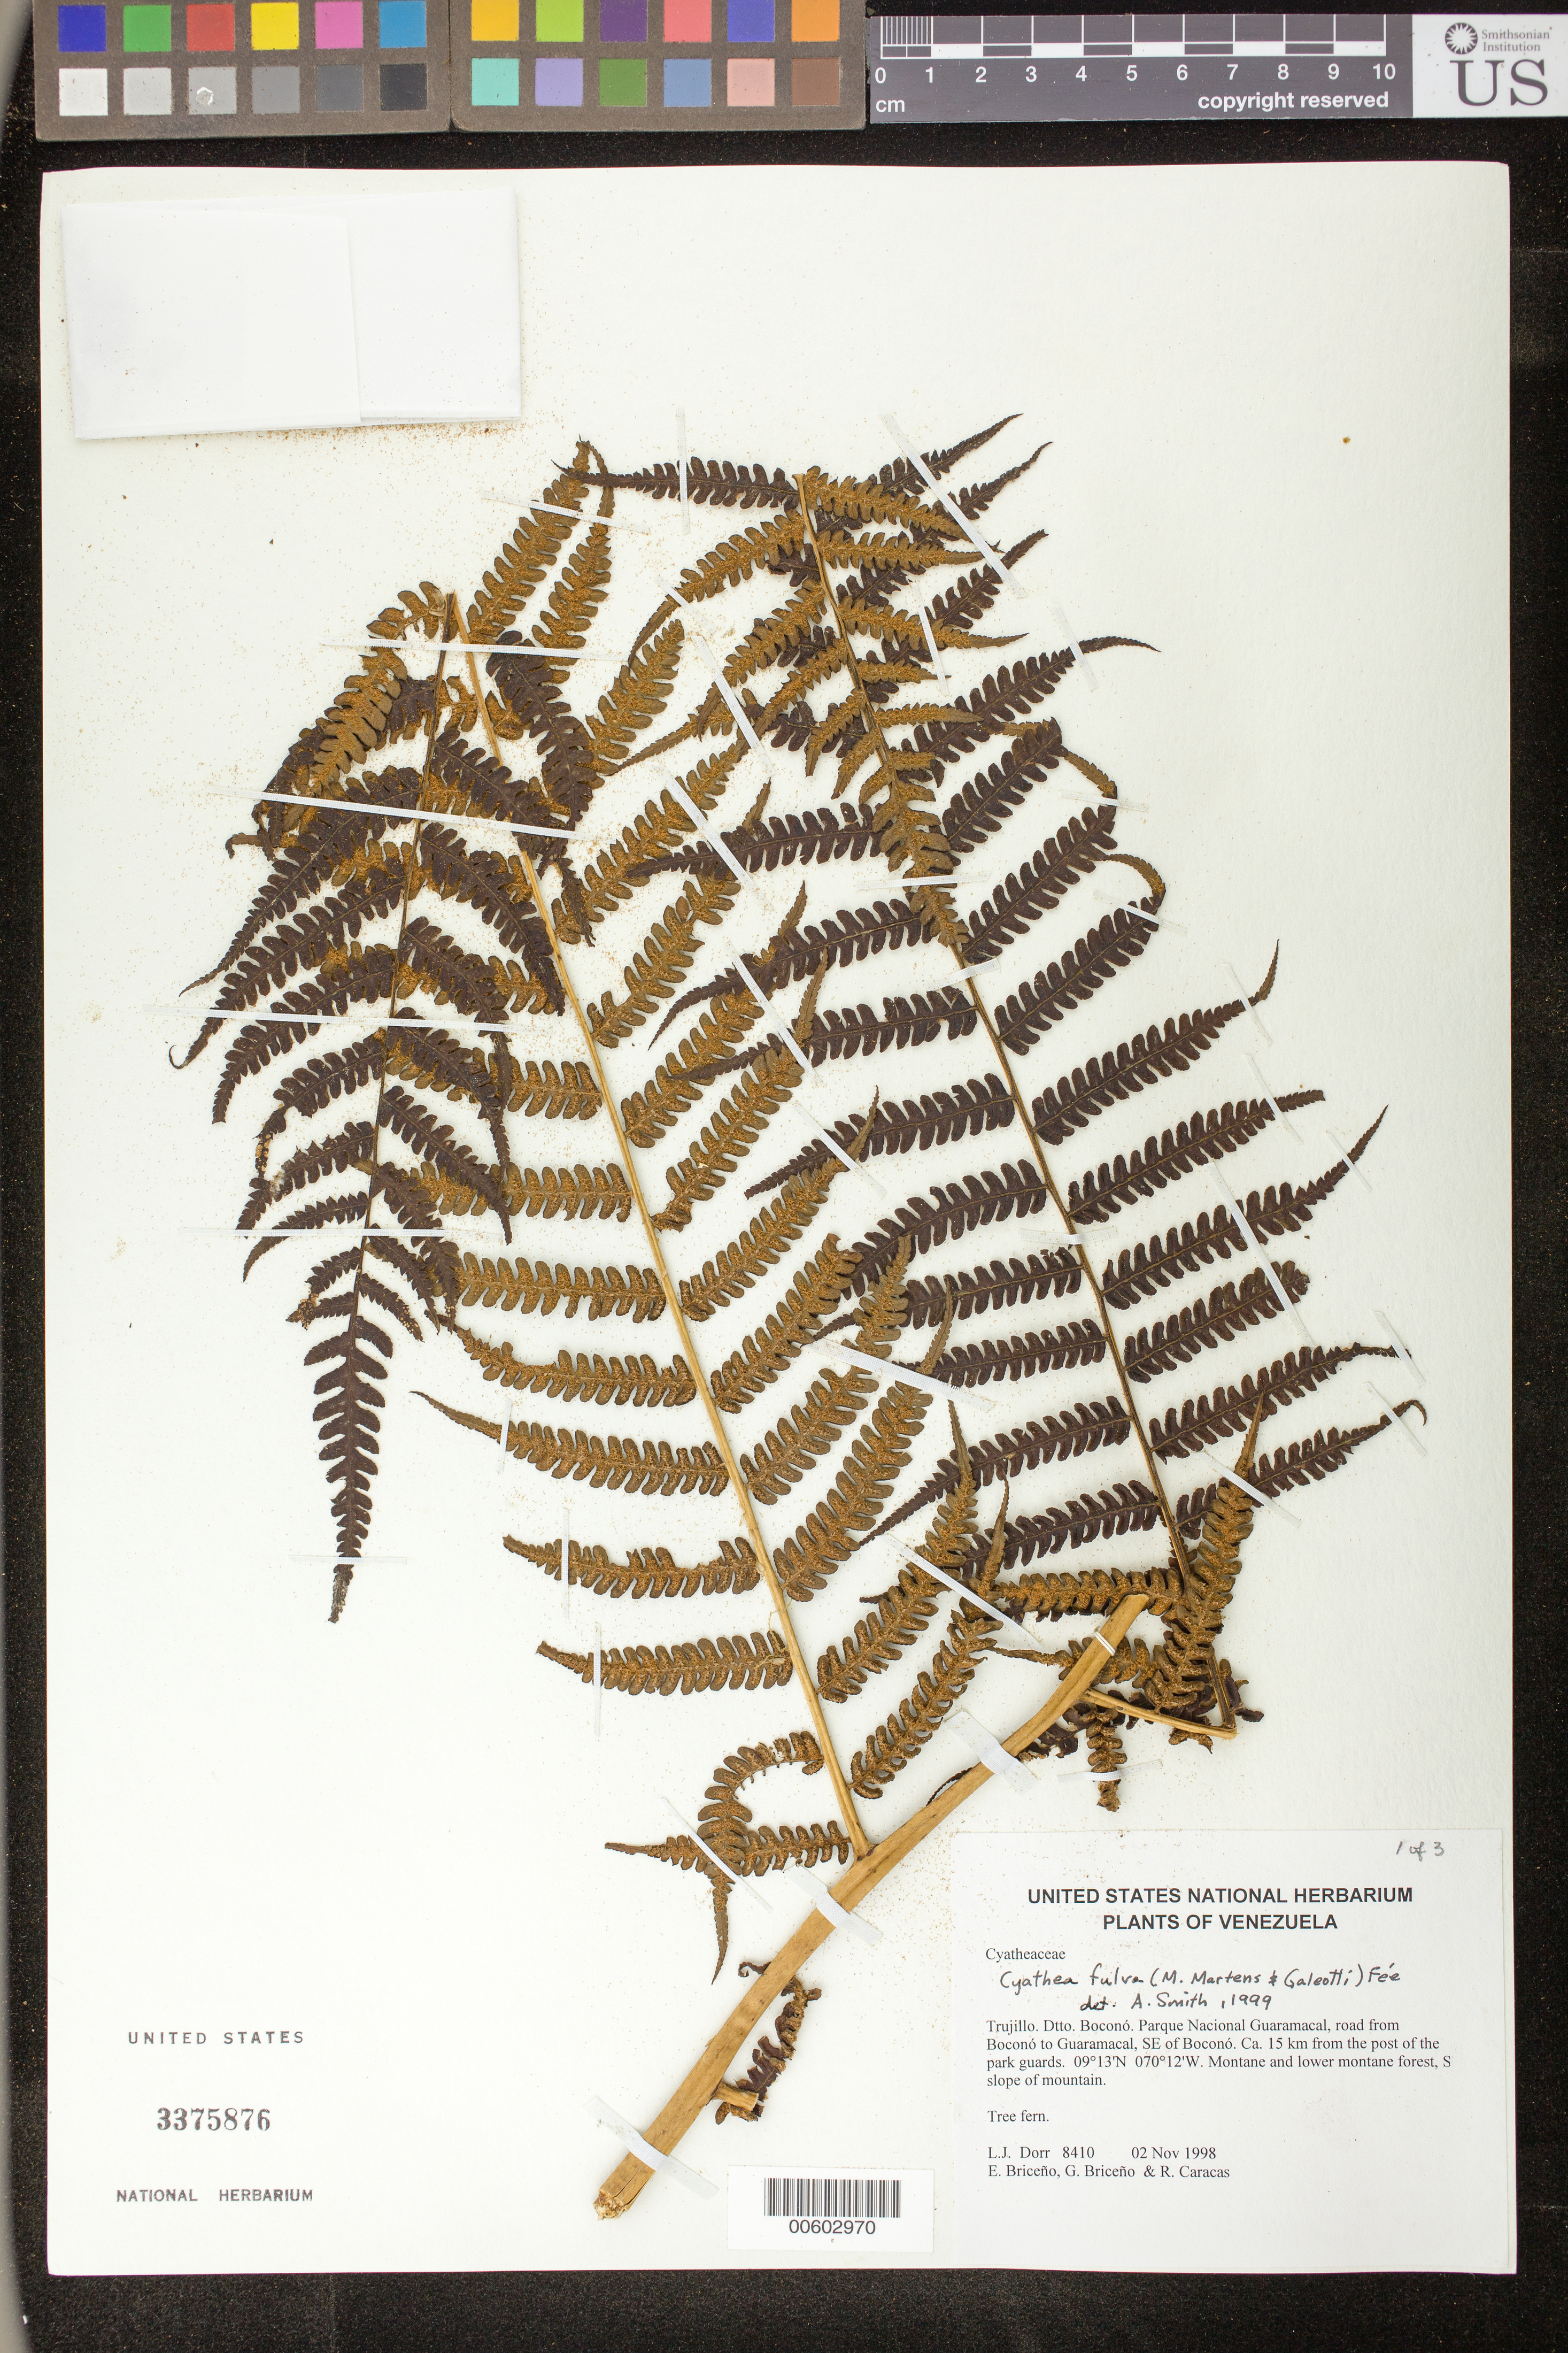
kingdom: Plantae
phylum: Tracheophyta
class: Polypodiopsida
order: Cyatheales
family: Cyatheaceae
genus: Cyathea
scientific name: Cyathea fulva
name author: (M. Martens & Galeotti) Fée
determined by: Smith, Alan R., (UC)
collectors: L. J. Dorr, E. Briceño, G. Briceño & R. Caracas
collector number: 8410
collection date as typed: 02 Nov 1998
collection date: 1998-11-02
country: Venezuela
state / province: Trujillo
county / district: Boconó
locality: Parque Nacional Guaramacal, road from Boconó to Guaramacal, SE of Boconó, ca. 15 km from the post of the park guards.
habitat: Montane and lower montane forest, S slope of mountain.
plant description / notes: PORT, US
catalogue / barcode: US 3375876